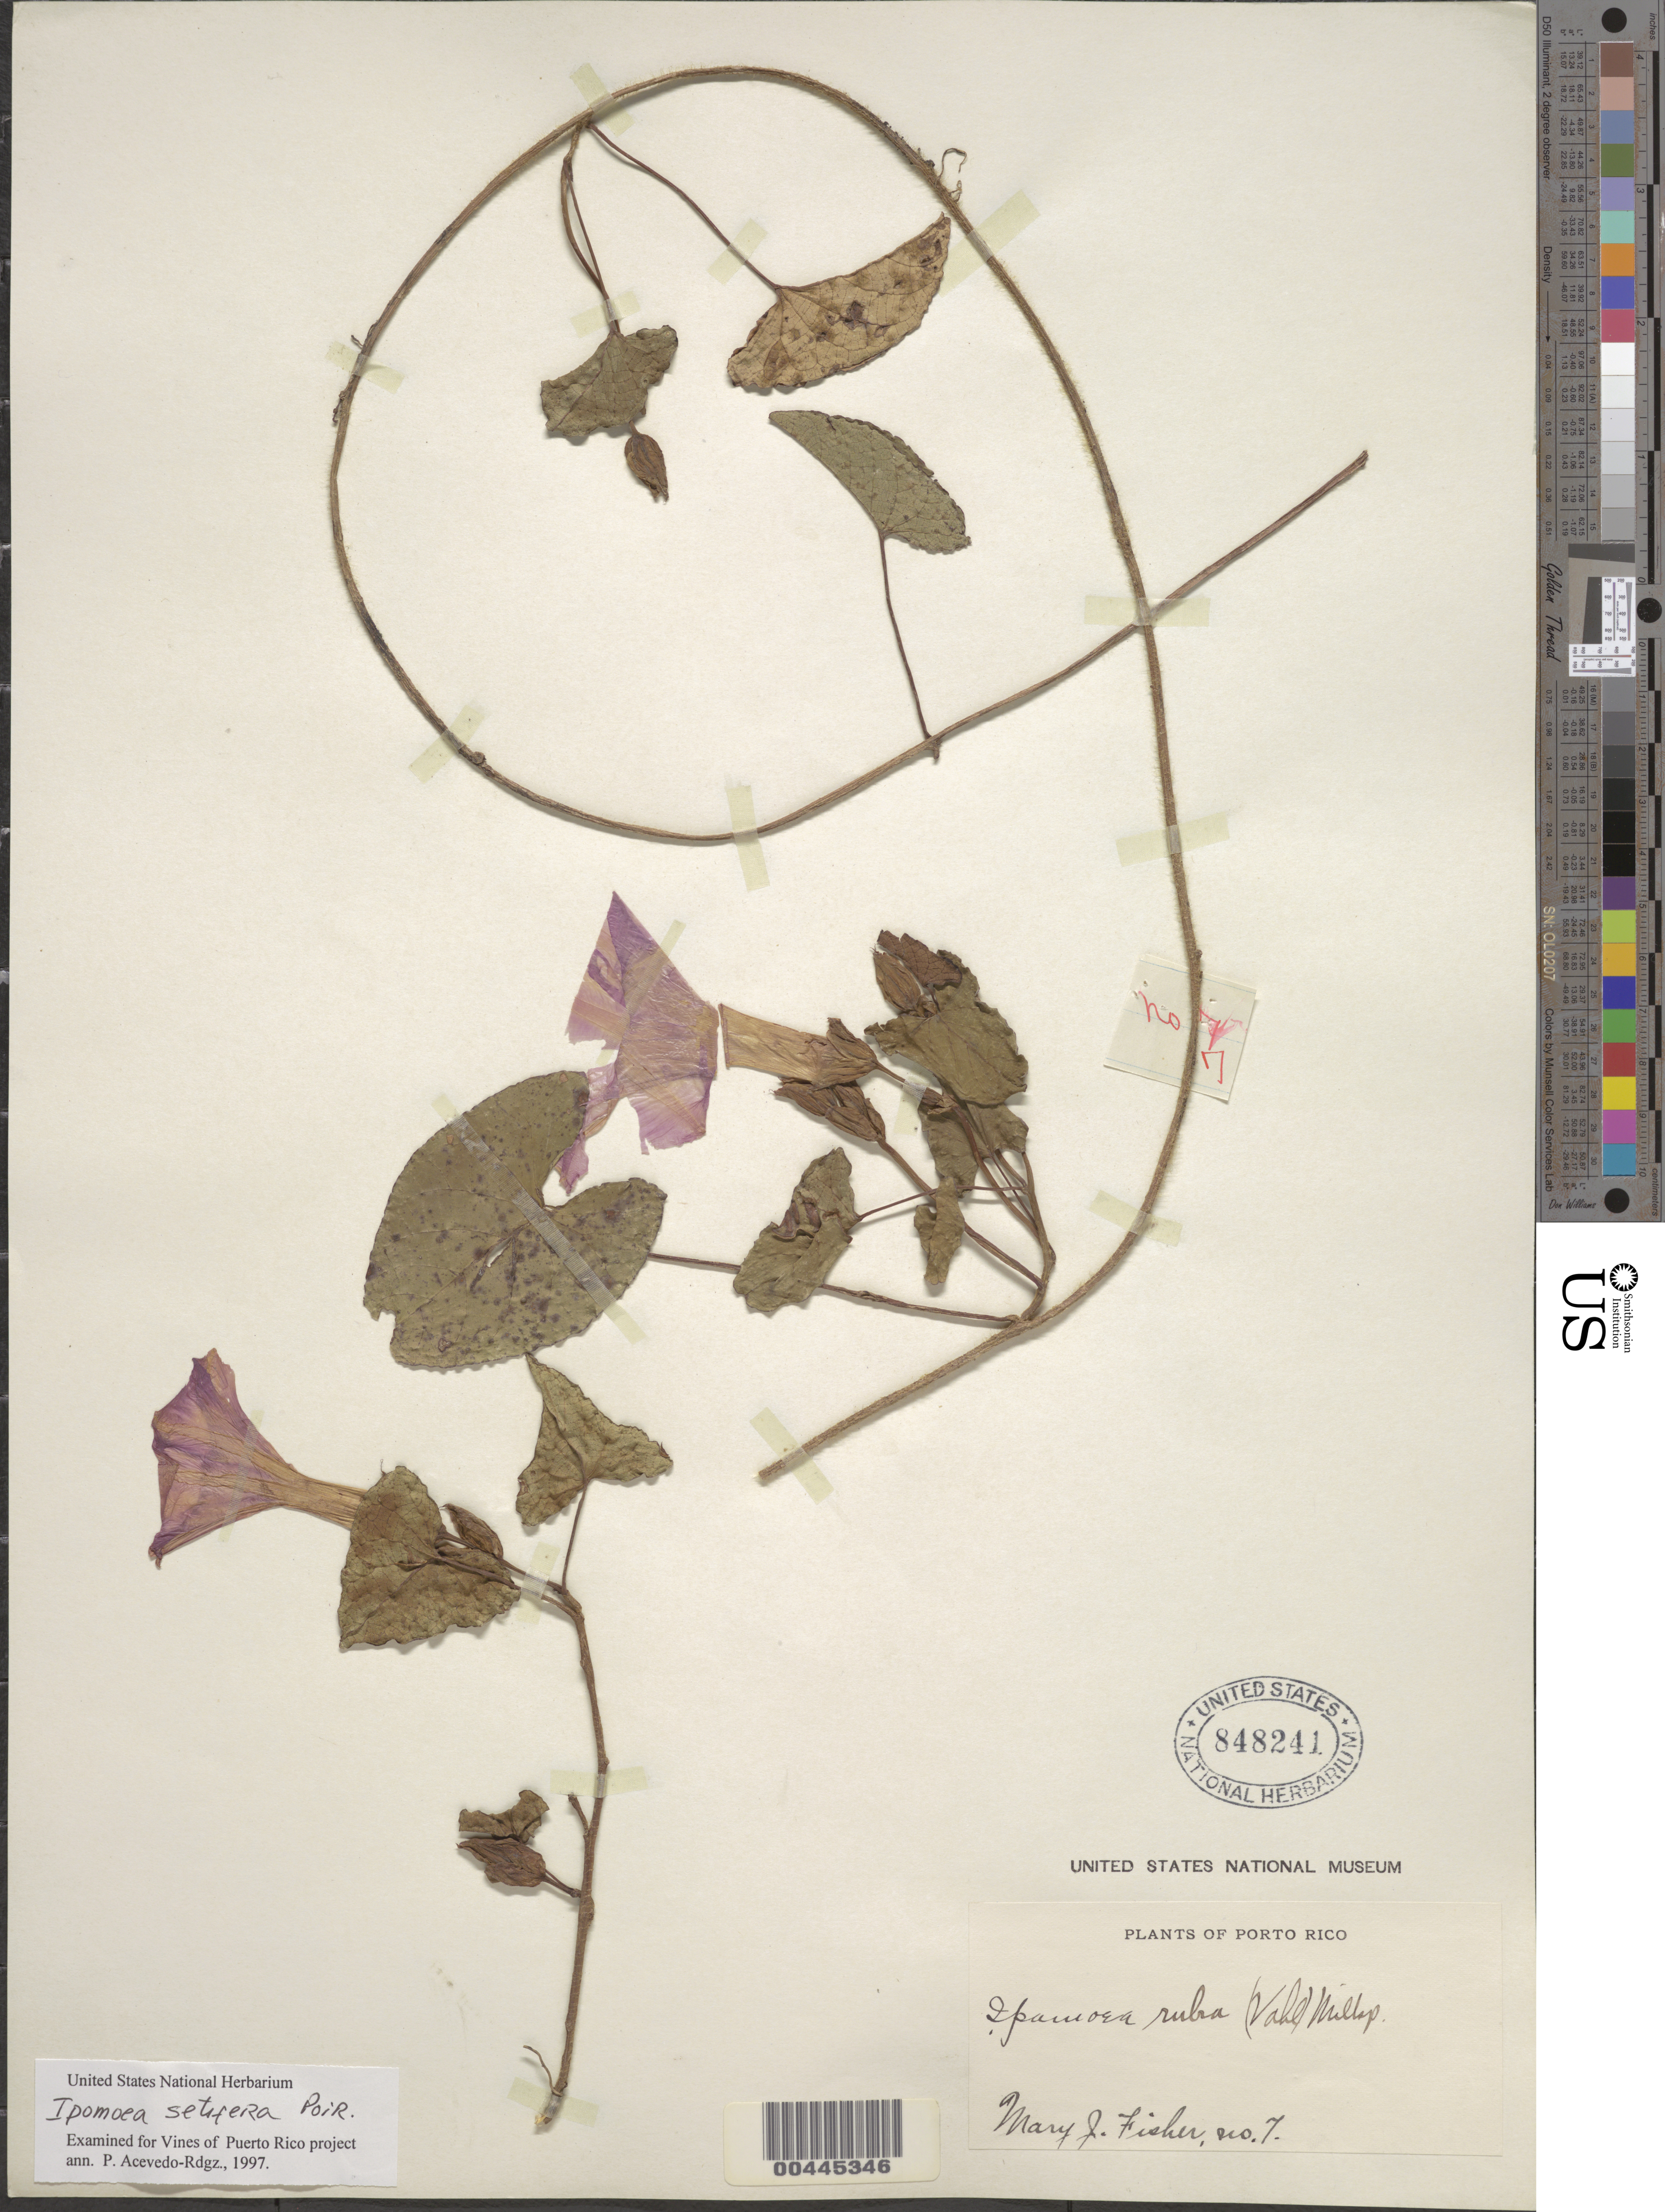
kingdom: Plantae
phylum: Tracheophyta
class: Magnoliopsida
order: Solanales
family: Convolvulaceae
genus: Ipomoea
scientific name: Ipomoea setifera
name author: Poir.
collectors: M. J. Fisher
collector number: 7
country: Puerto Rico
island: Greater Antilles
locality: Sierra de Naguabo ad Rio Blanco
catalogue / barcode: US 848241